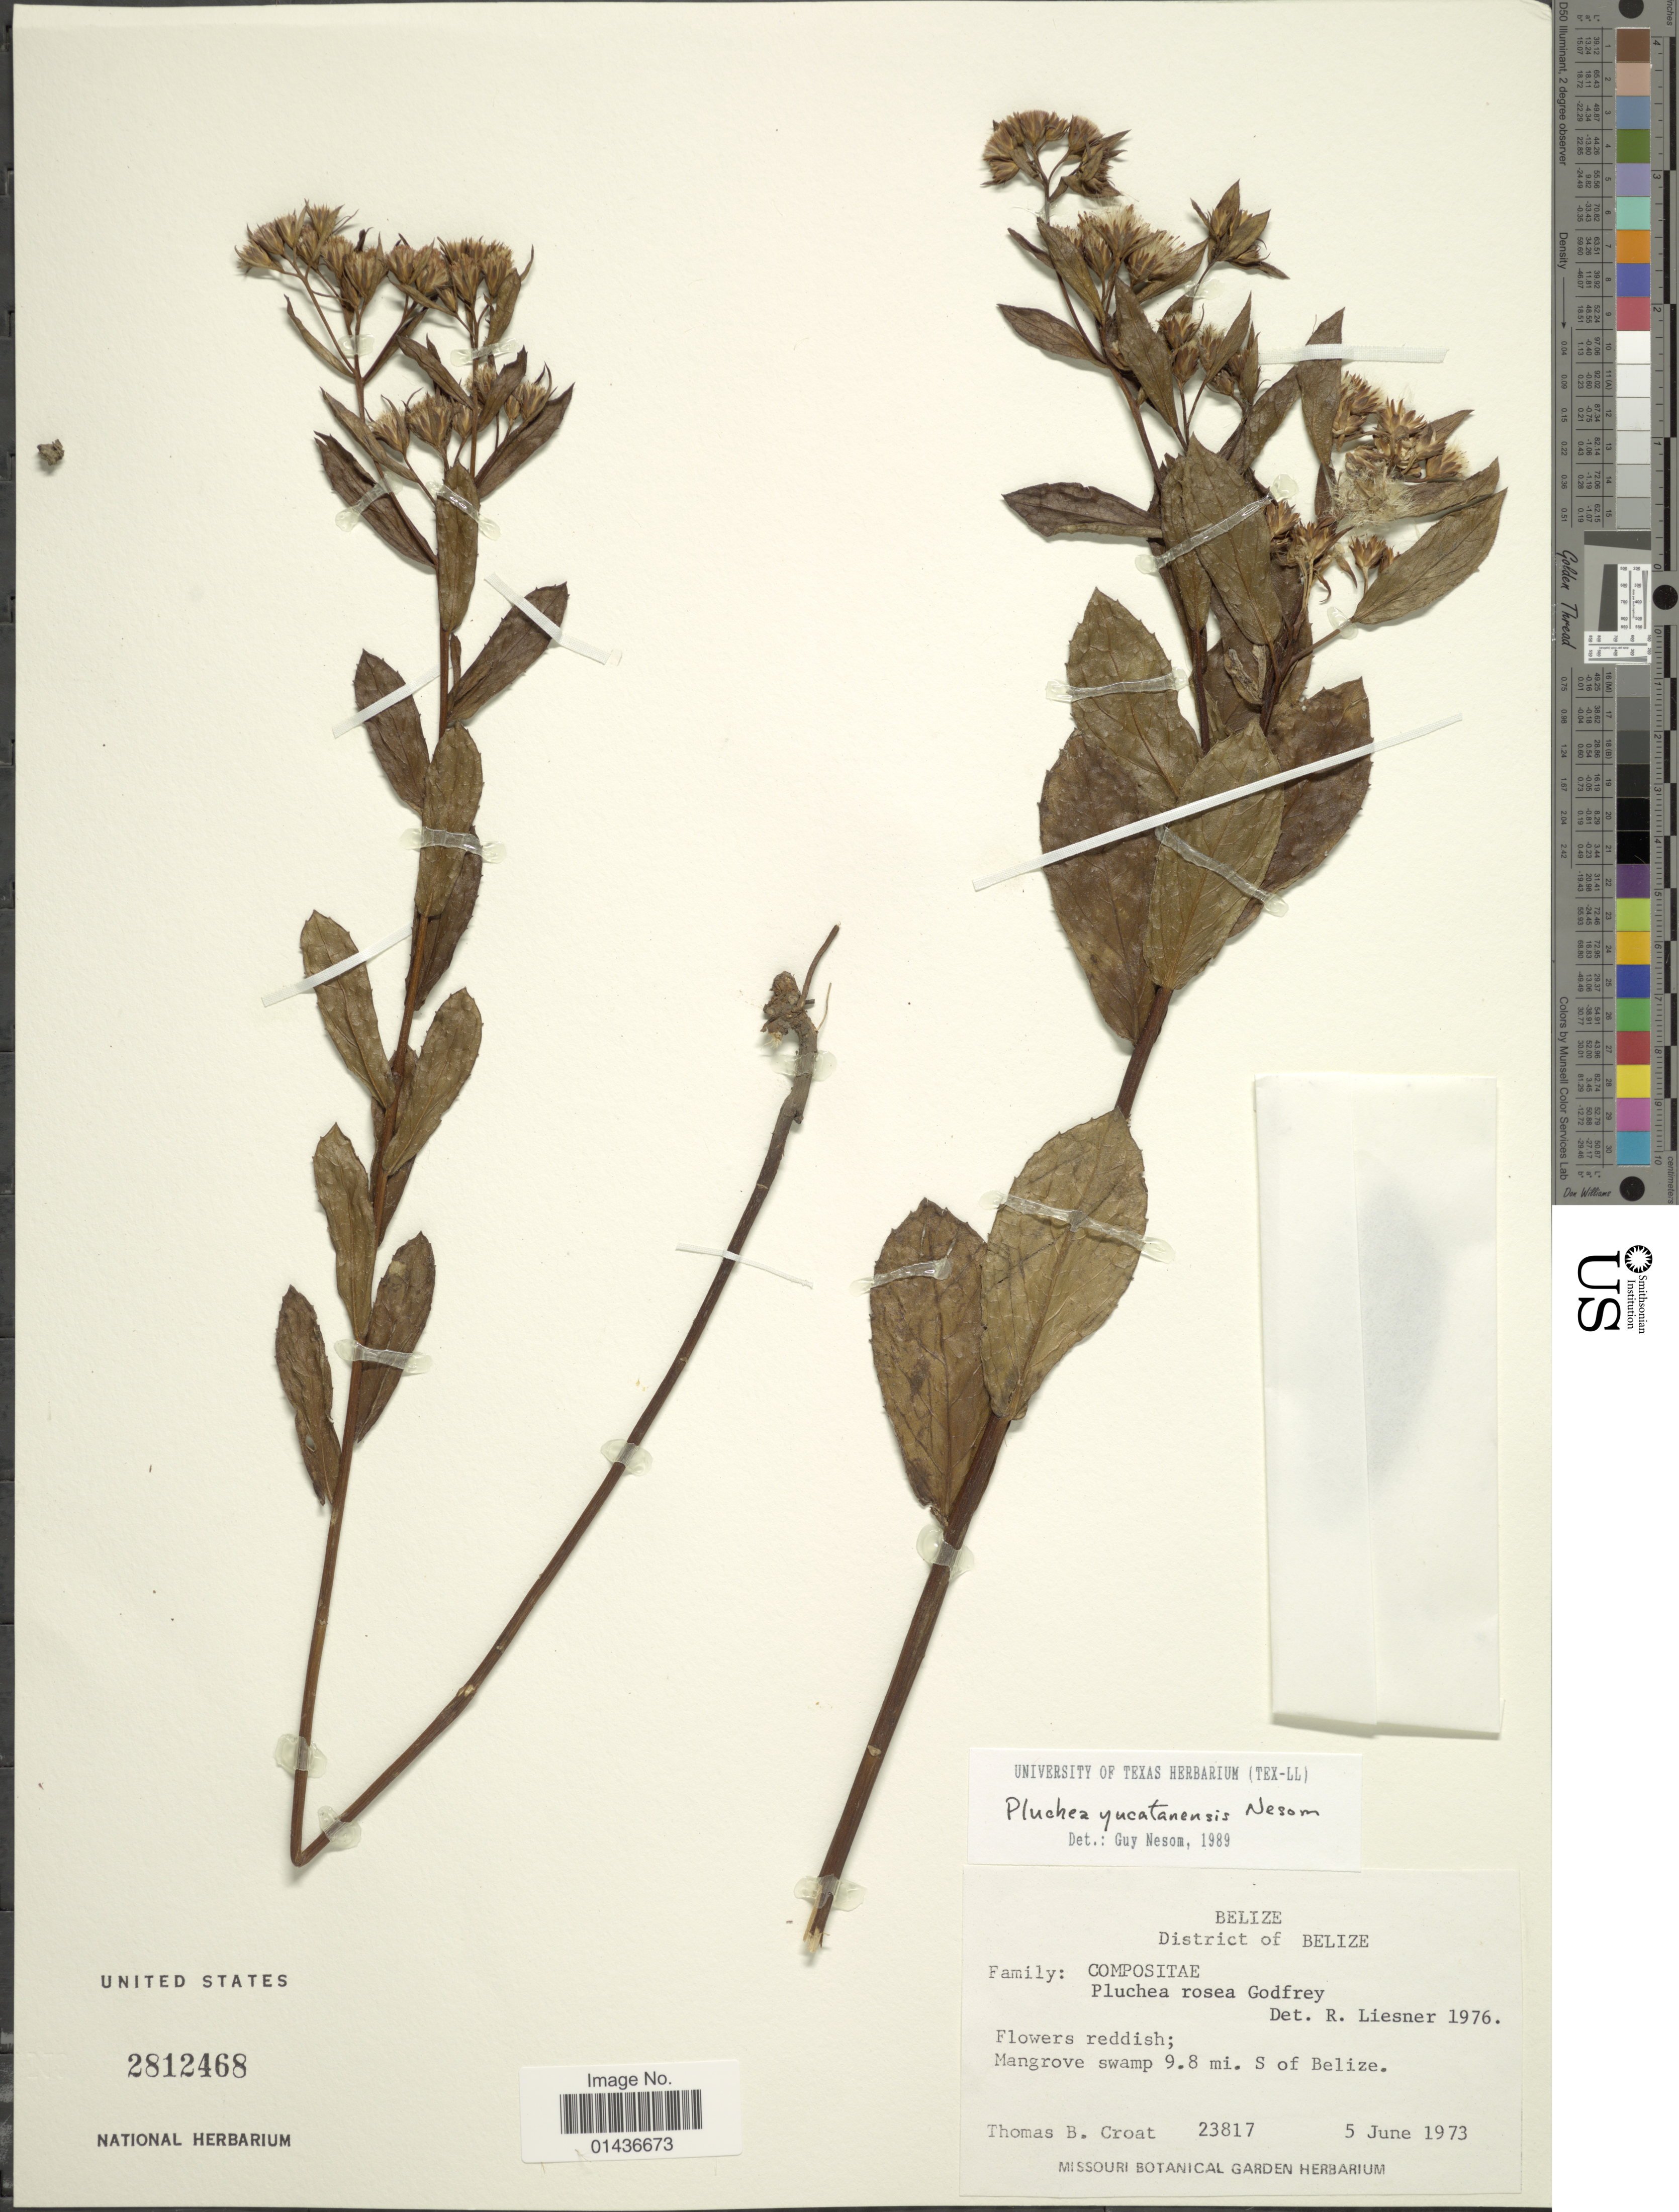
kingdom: Plantae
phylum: Tracheophyta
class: Magnoliopsida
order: Asterales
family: Asteraceae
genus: Pluchea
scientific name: Pluchea yucatanensis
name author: G.L. Nesom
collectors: T. B. Croat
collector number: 23817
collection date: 1973-06-05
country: Belize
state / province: Belize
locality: Mangrove swamp 9.8 mi S of Belize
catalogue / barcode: US 2812468